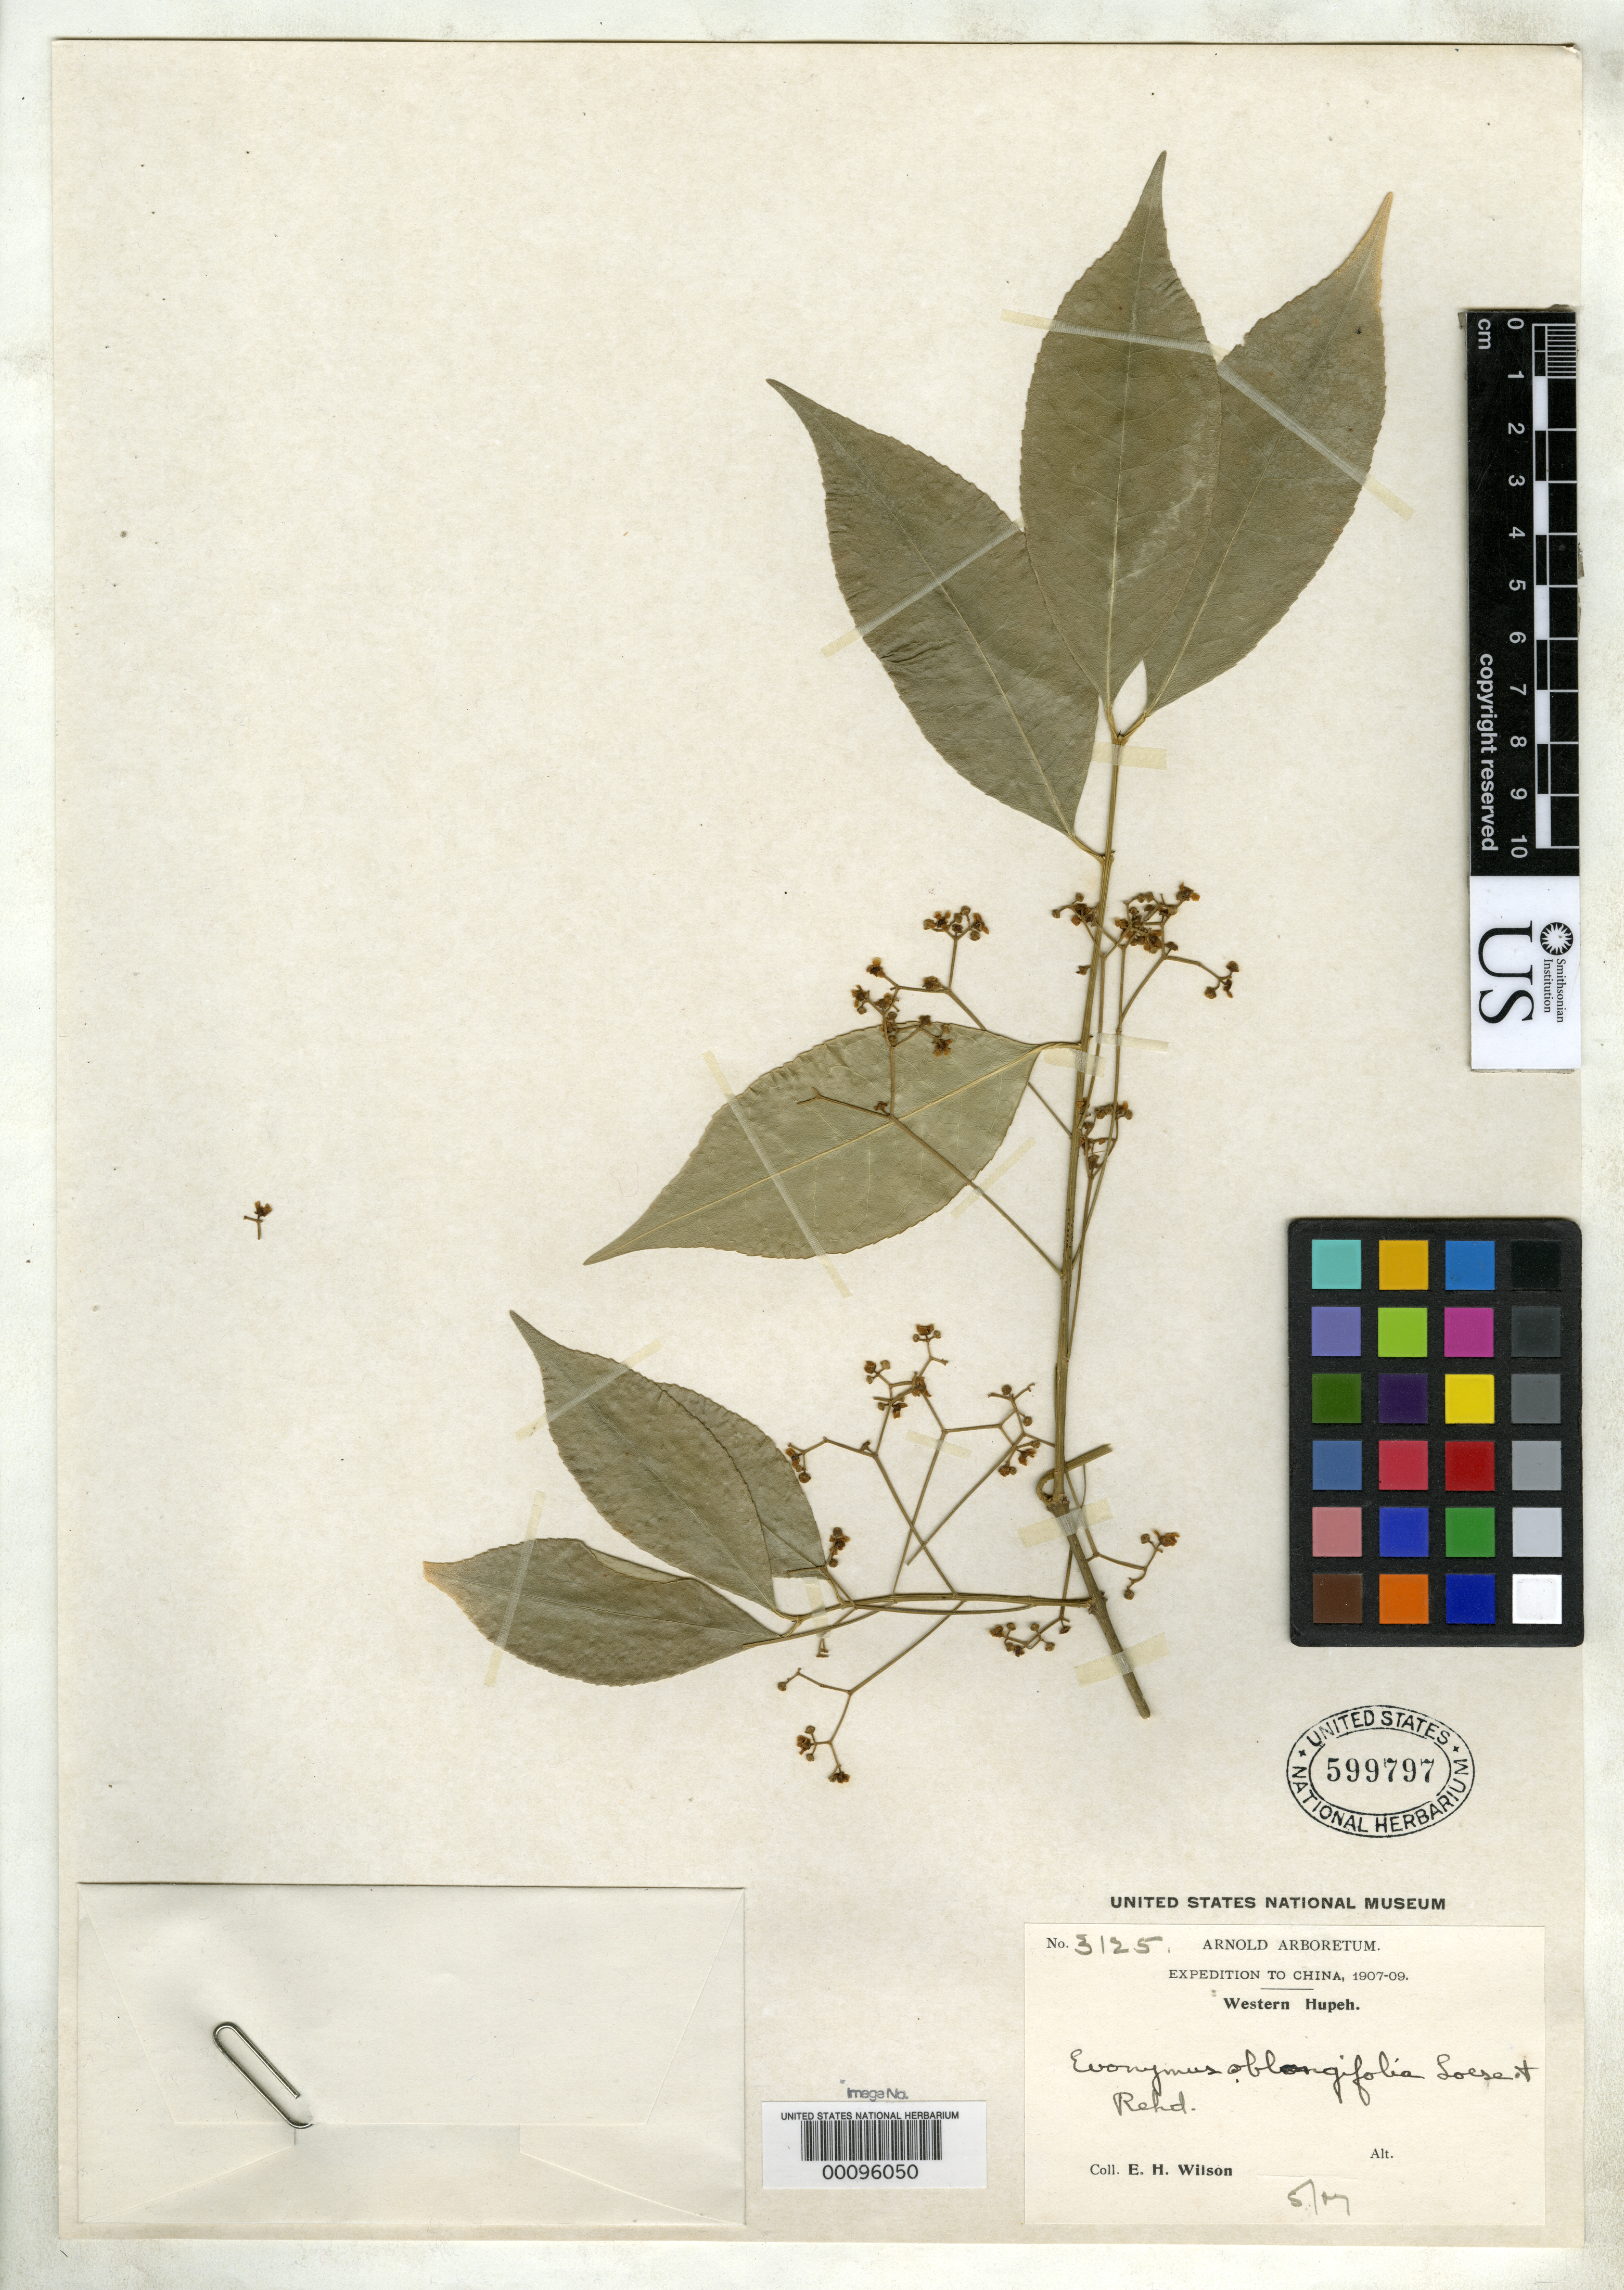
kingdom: Plantae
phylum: Tracheophyta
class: Magnoliopsida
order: Celastrales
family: Celastraceae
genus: Euonymus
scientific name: Euonymus oblongifolia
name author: Loes. & Rehder in Sarg.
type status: Isotype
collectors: E. H. Wilson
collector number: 3125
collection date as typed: May 1907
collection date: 1907-05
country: China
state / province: Hubei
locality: Changlo Hsien.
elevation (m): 1300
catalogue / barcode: US 599797